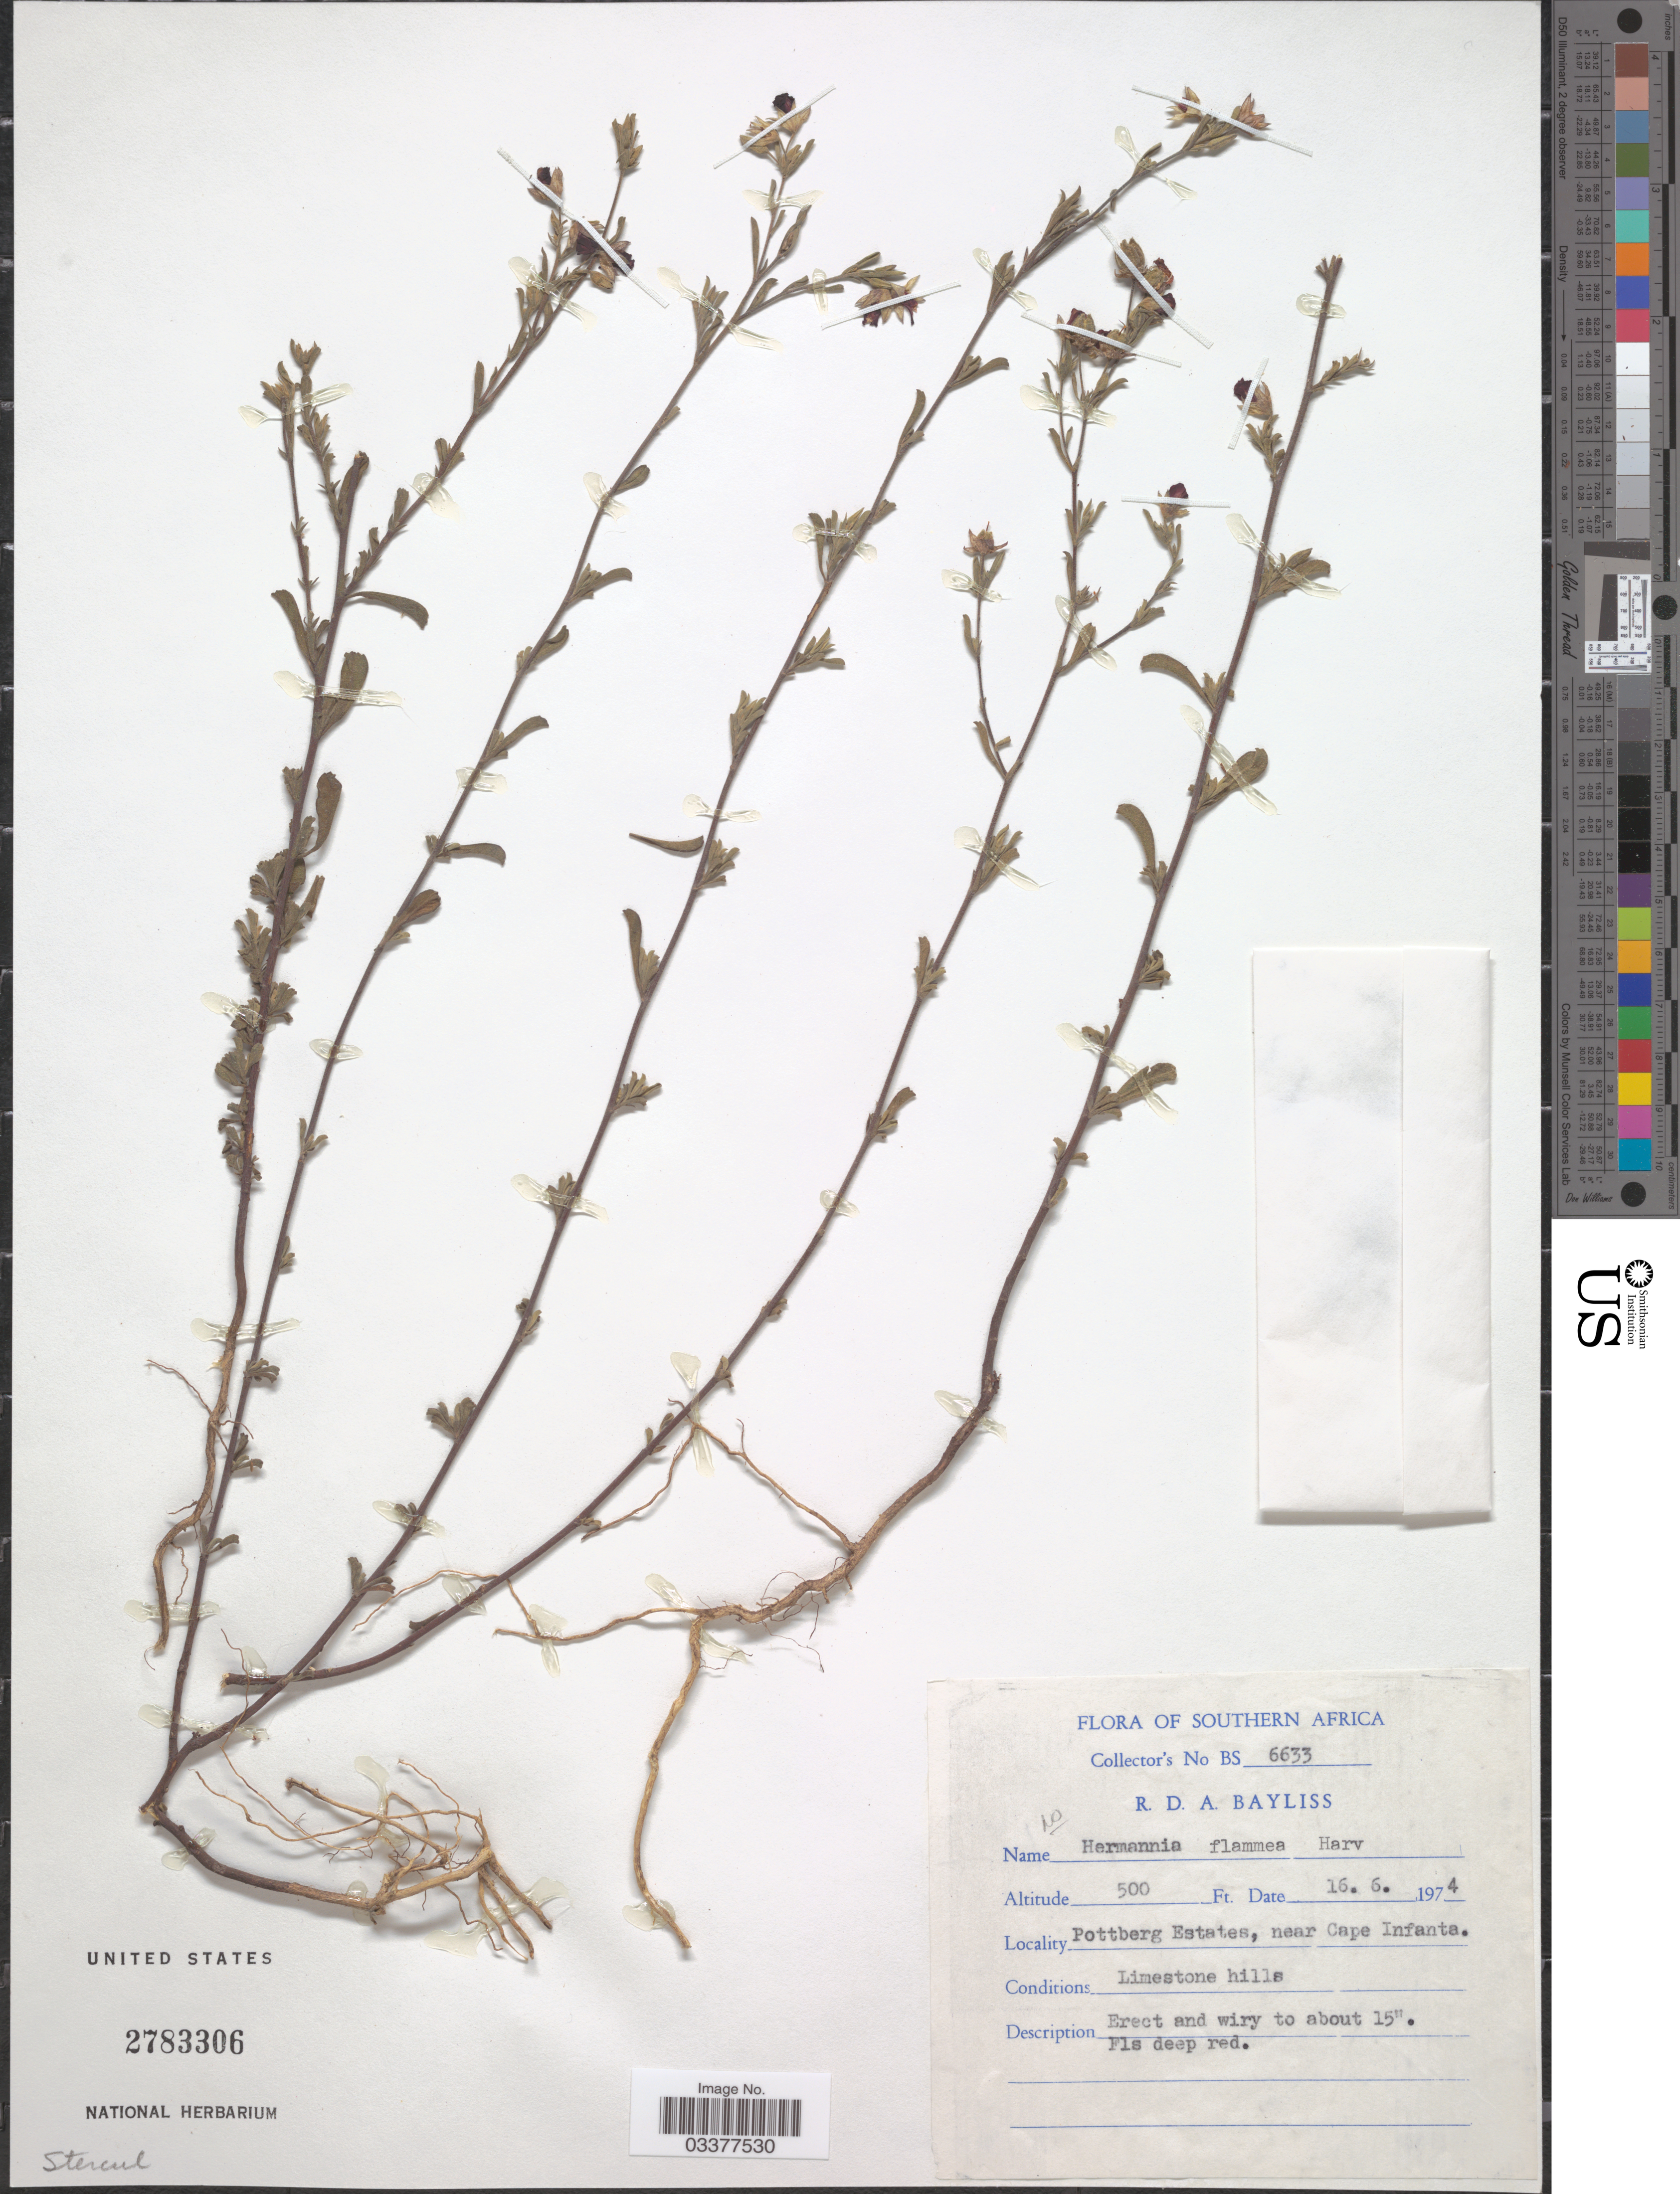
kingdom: Plantae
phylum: Tracheophyta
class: Magnoliopsida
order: Malvales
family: Malvaceae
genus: Hermannia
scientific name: Hermannia sp.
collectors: R. Bayliss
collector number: BS 6633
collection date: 1974-06-16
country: South Africa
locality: Southern Africa. Pottberg Estates, near Cape Infanta.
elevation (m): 152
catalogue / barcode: US 2783306